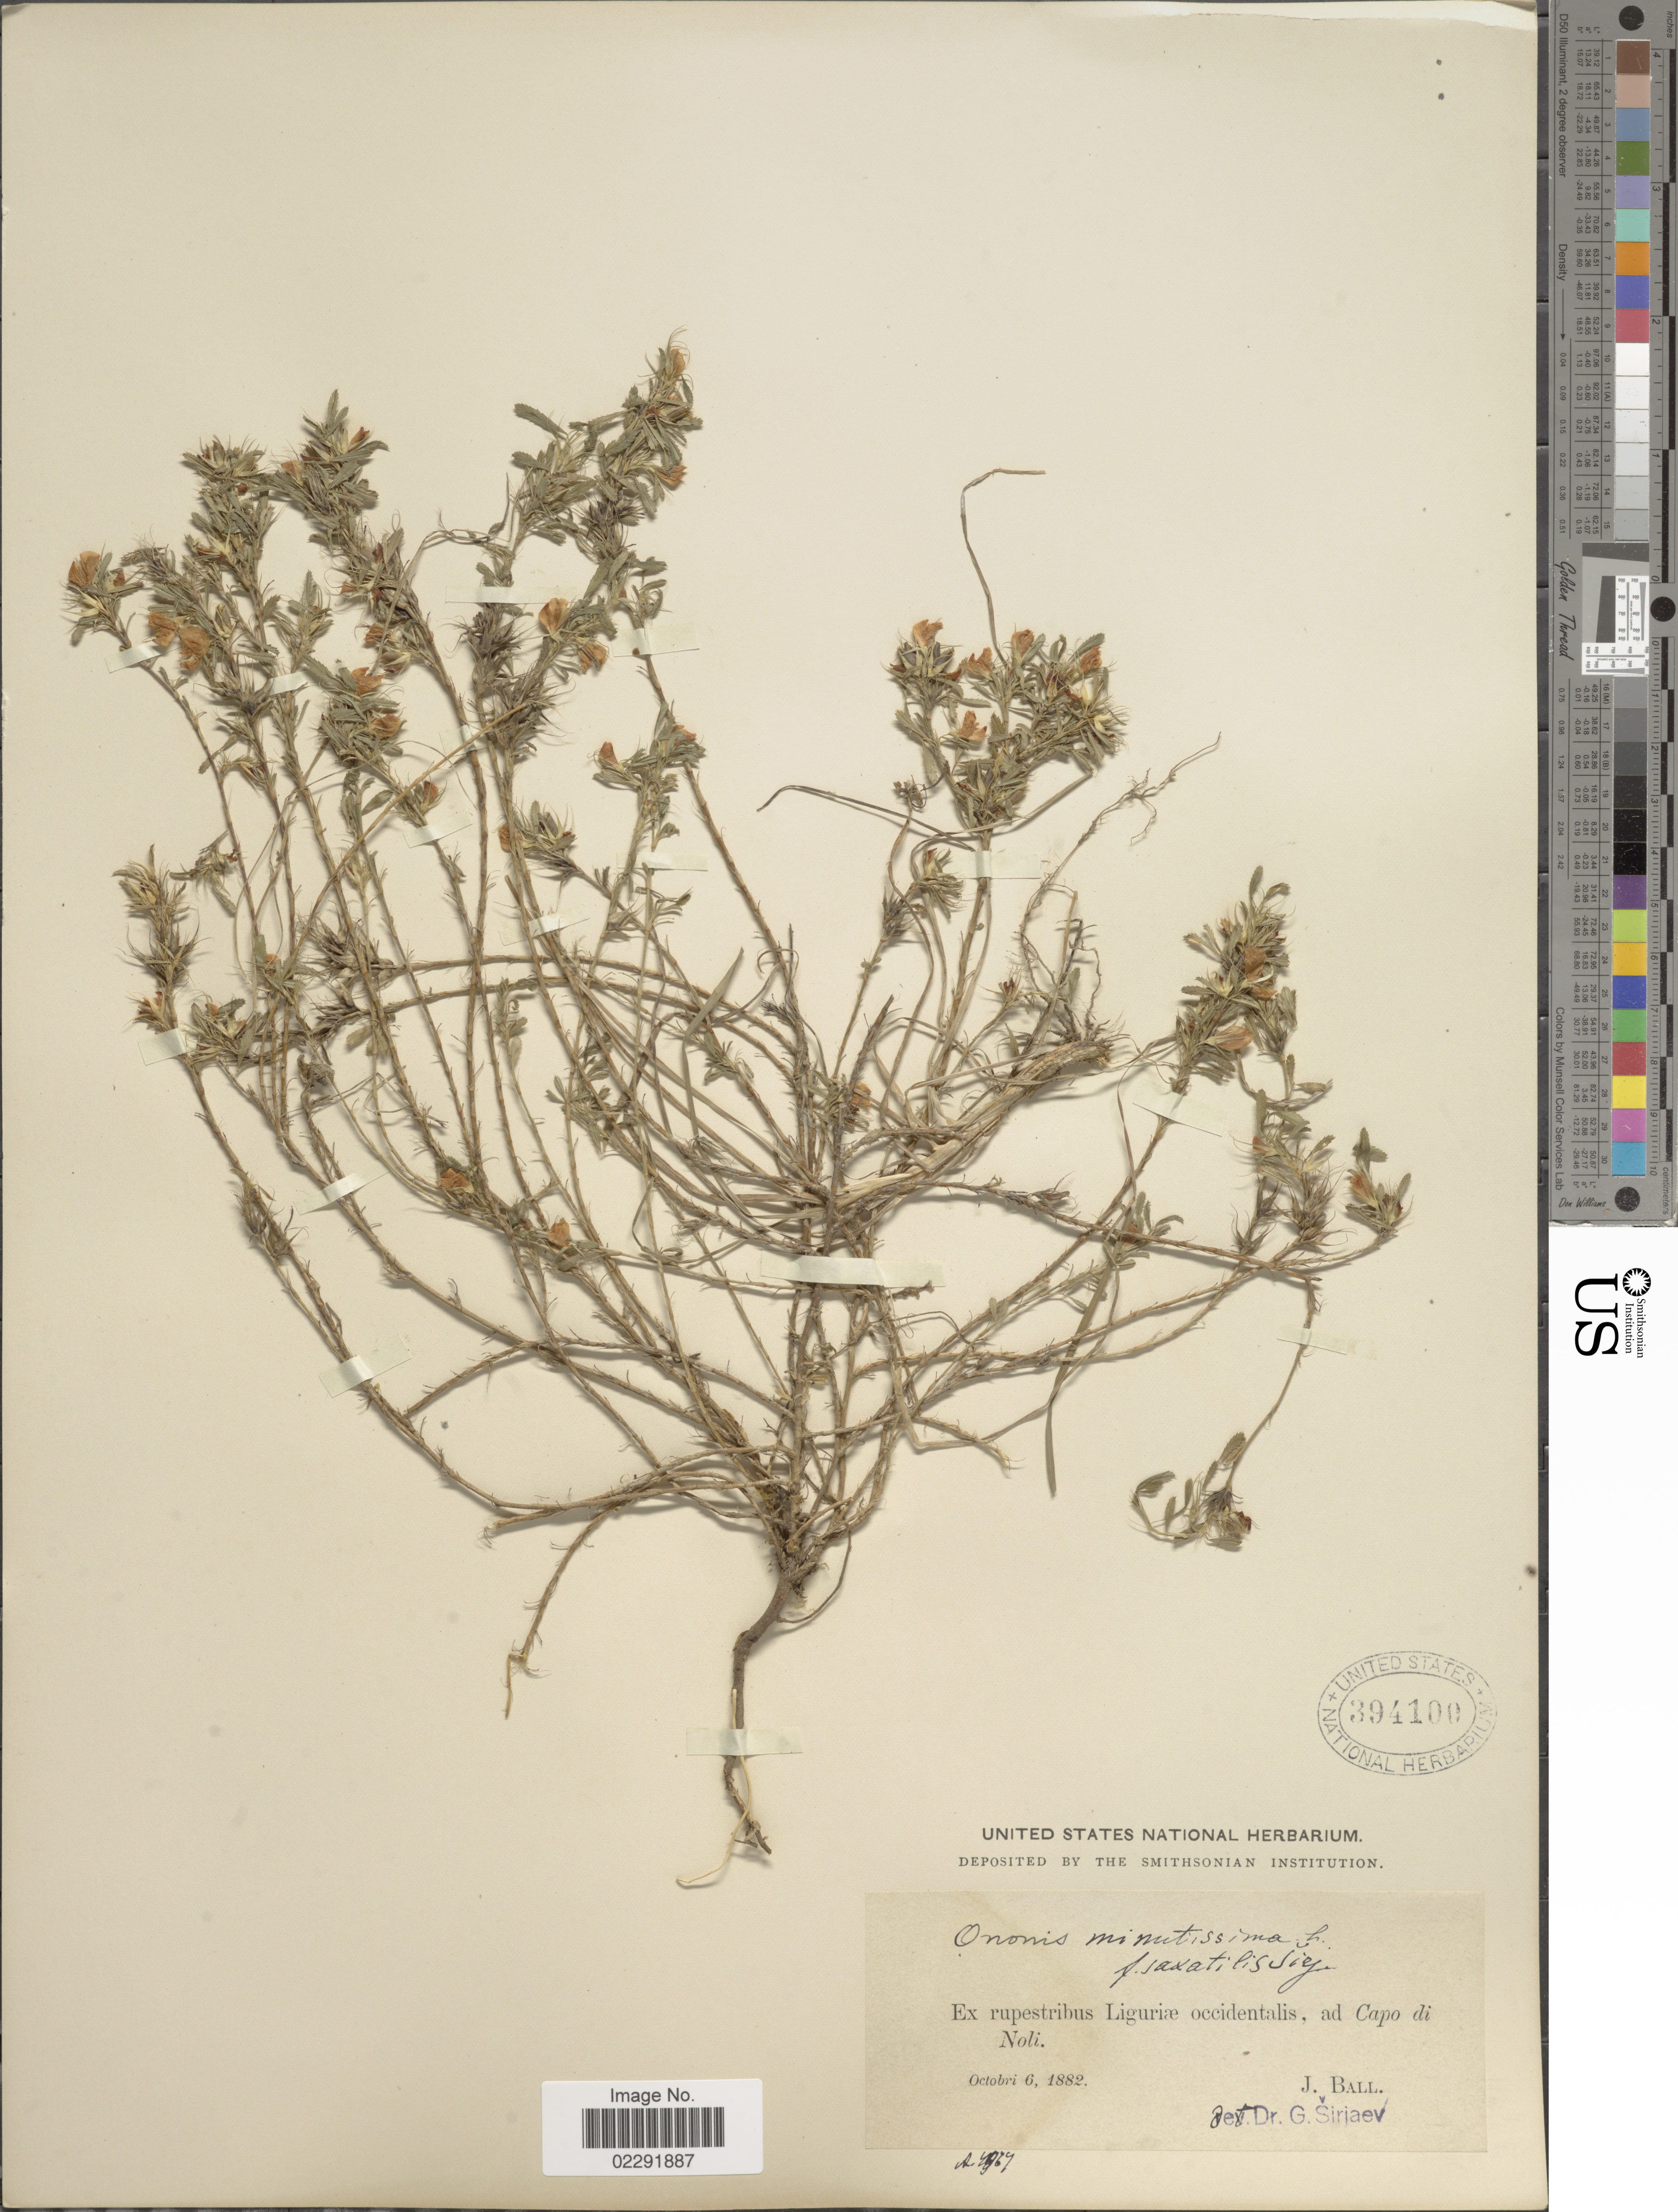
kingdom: Plantae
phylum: Tracheophyta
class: Magnoliopsida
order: Fabales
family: Fabaceae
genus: Ononis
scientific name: Ononis minutissima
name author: L.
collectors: J. Ball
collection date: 1882-10-06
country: Italy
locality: Ex rupestribus Liguriae occidentalis, ad Capo di Noli.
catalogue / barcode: US 394100